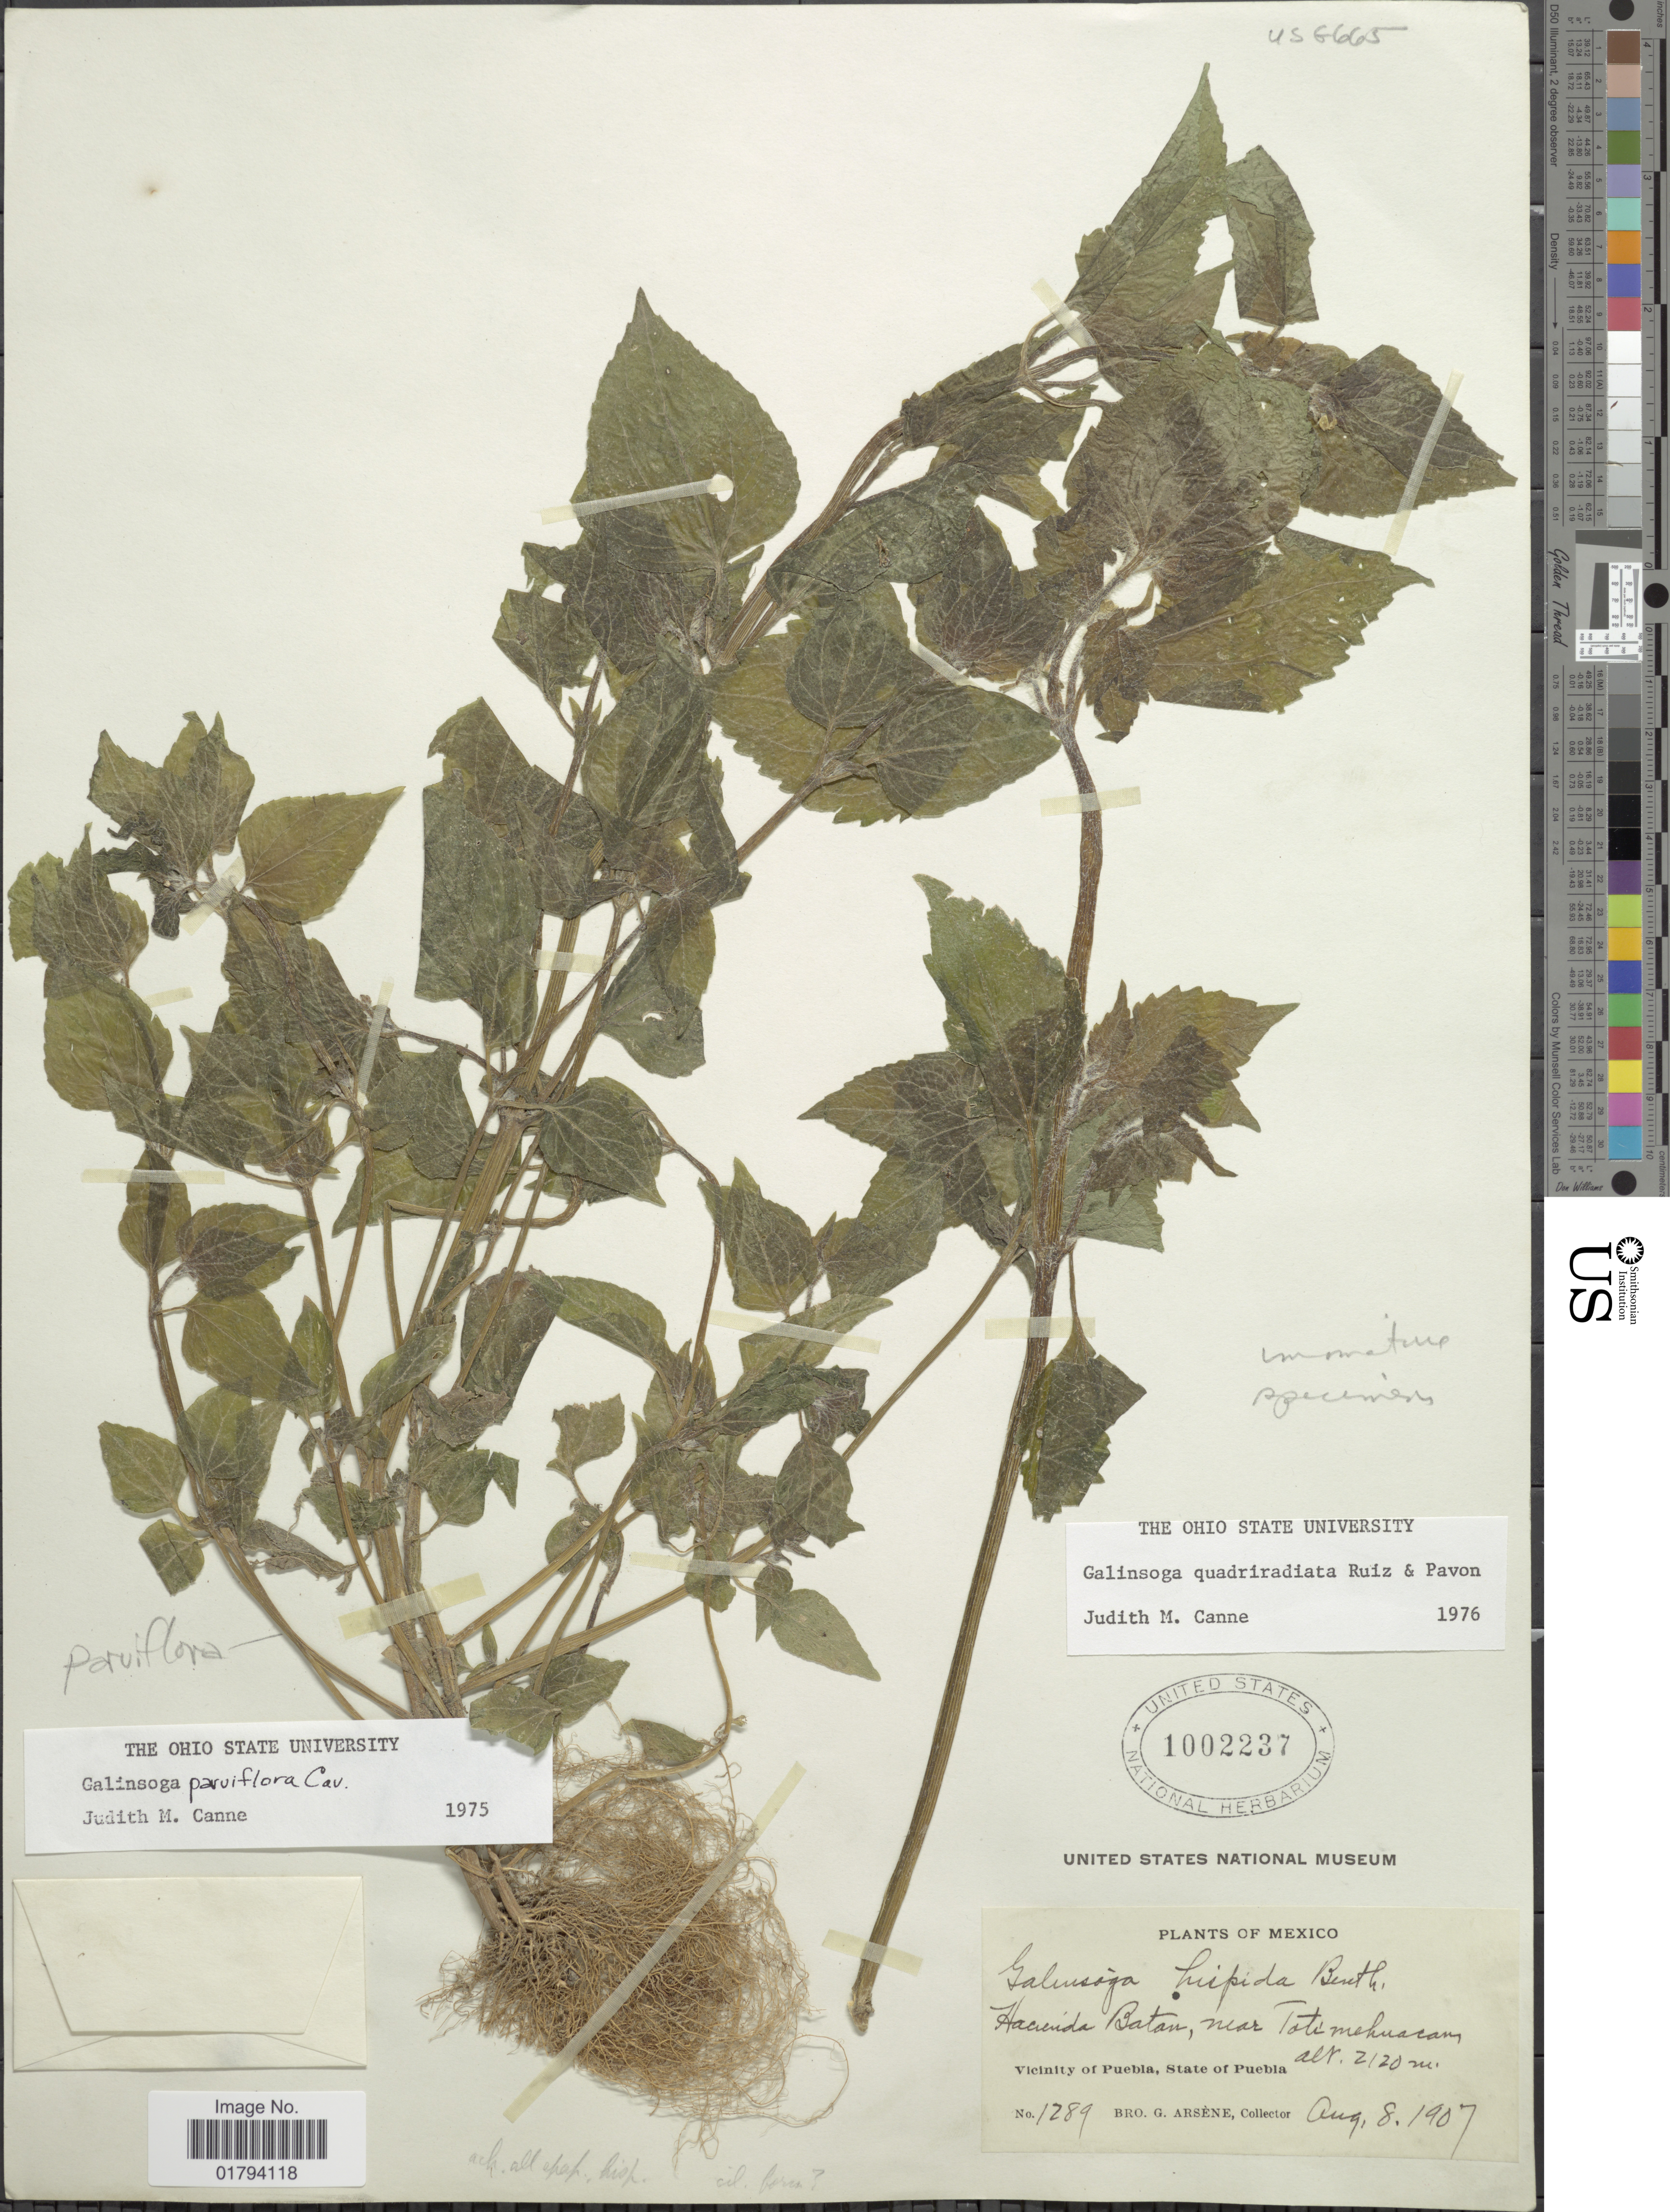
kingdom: Plantae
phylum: Tracheophyta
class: Magnoliopsida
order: Asterales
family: Asteraceae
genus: Galinsoga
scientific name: Galinsoga quadriradiata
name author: Ruiz & Pav.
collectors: Bro. G. Arsène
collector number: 1289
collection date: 1907-08-08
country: Mexico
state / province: Puebla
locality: Hacienda Batan, near Totimechuacan, vicinity of Puebla.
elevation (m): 2120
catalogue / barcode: US 1002237